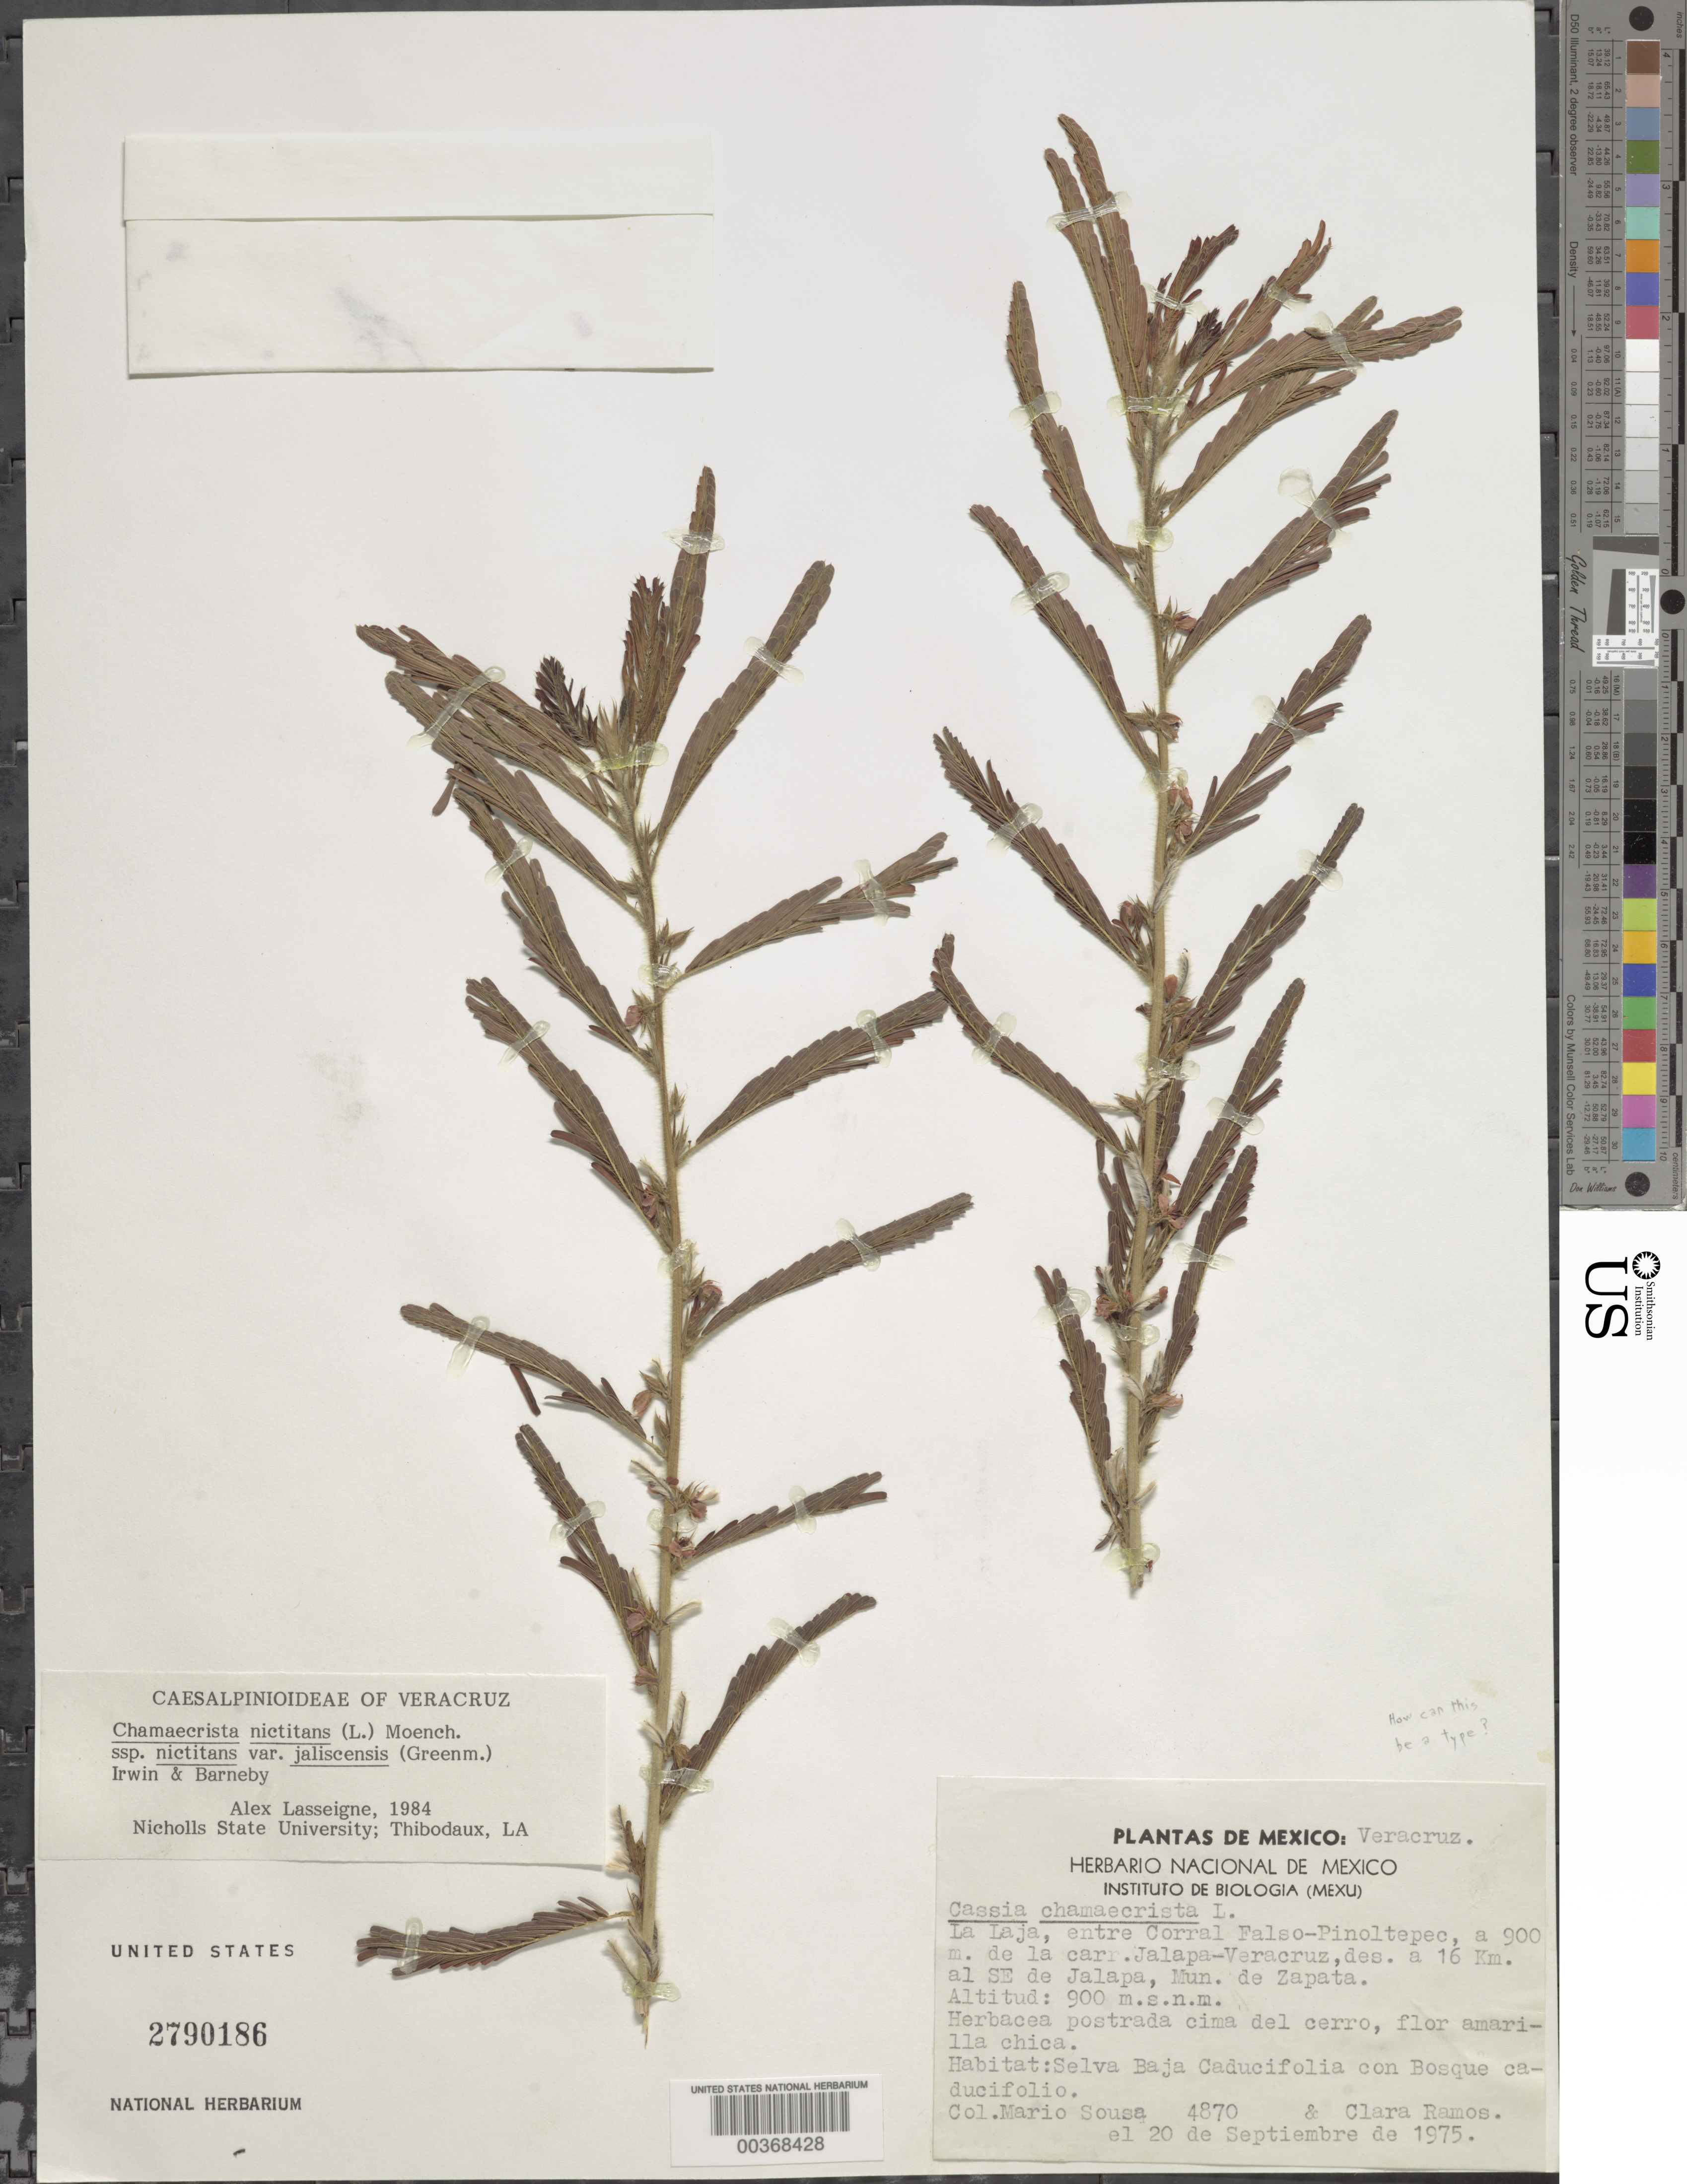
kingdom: Plantae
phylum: Tracheophyta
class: Magnoliopsida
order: Fabales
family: Fabaceae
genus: Chamaecrista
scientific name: Chamaecrista nictitans var. jaliscensis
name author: (Greenm.) H.S. Irwin & Barneby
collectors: M. Sousa S. & C. Ramos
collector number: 4870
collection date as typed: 20 Sep 1975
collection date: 1975-09-20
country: Mexico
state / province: Veracruz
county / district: Emiliano Zapata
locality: Zapata mun., la laja entre corral falso-pinoltepec, a 900m de la carr. jalapa-Veracruz, des. a 16 km al se de jalapa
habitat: Selva baja caducifolia co bosque caducifolio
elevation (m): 900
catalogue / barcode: US 2790186